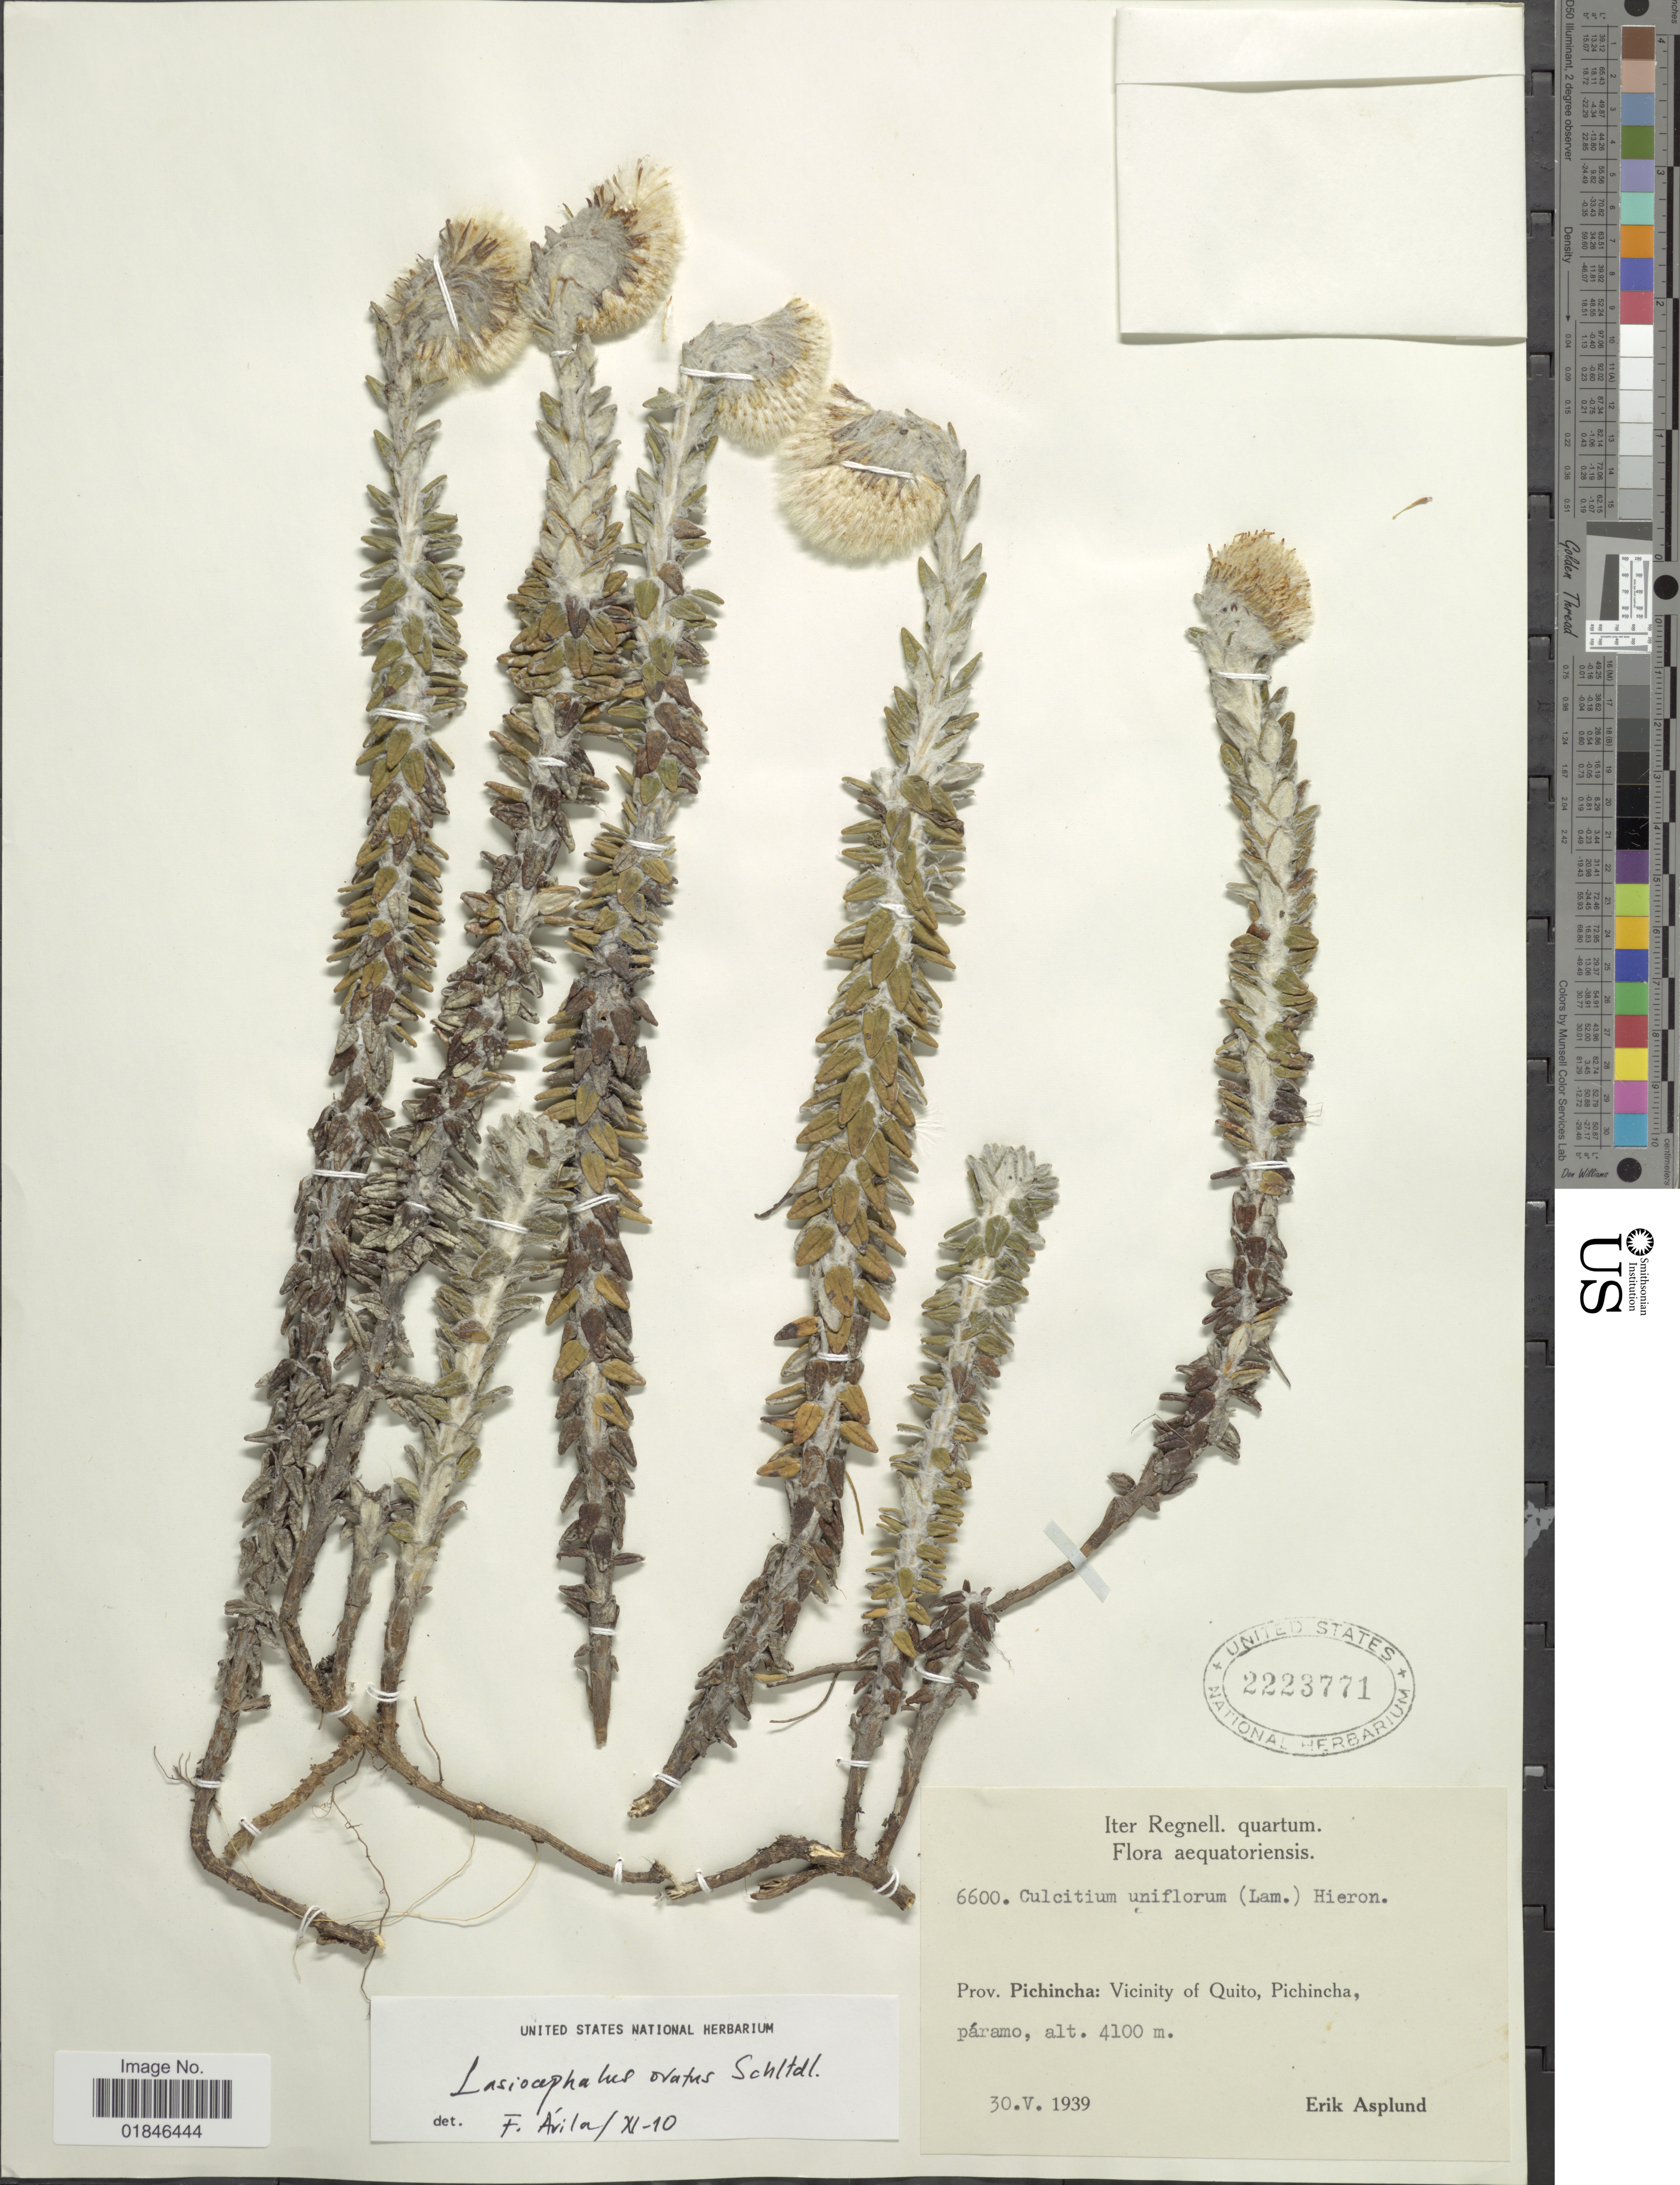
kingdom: Plantae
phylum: Tracheophyta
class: Magnoliopsida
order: Asterales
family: Asteraceae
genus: Senecio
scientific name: Senecio superandinus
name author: Cuatrec.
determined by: Salomon, Luciana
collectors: E. Asplund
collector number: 6600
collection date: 1939-05-30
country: Ecuador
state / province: Pichincha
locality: Prov. Pichincha: Vicinity of Quito, Pichincha .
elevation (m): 4100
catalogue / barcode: US 2223771